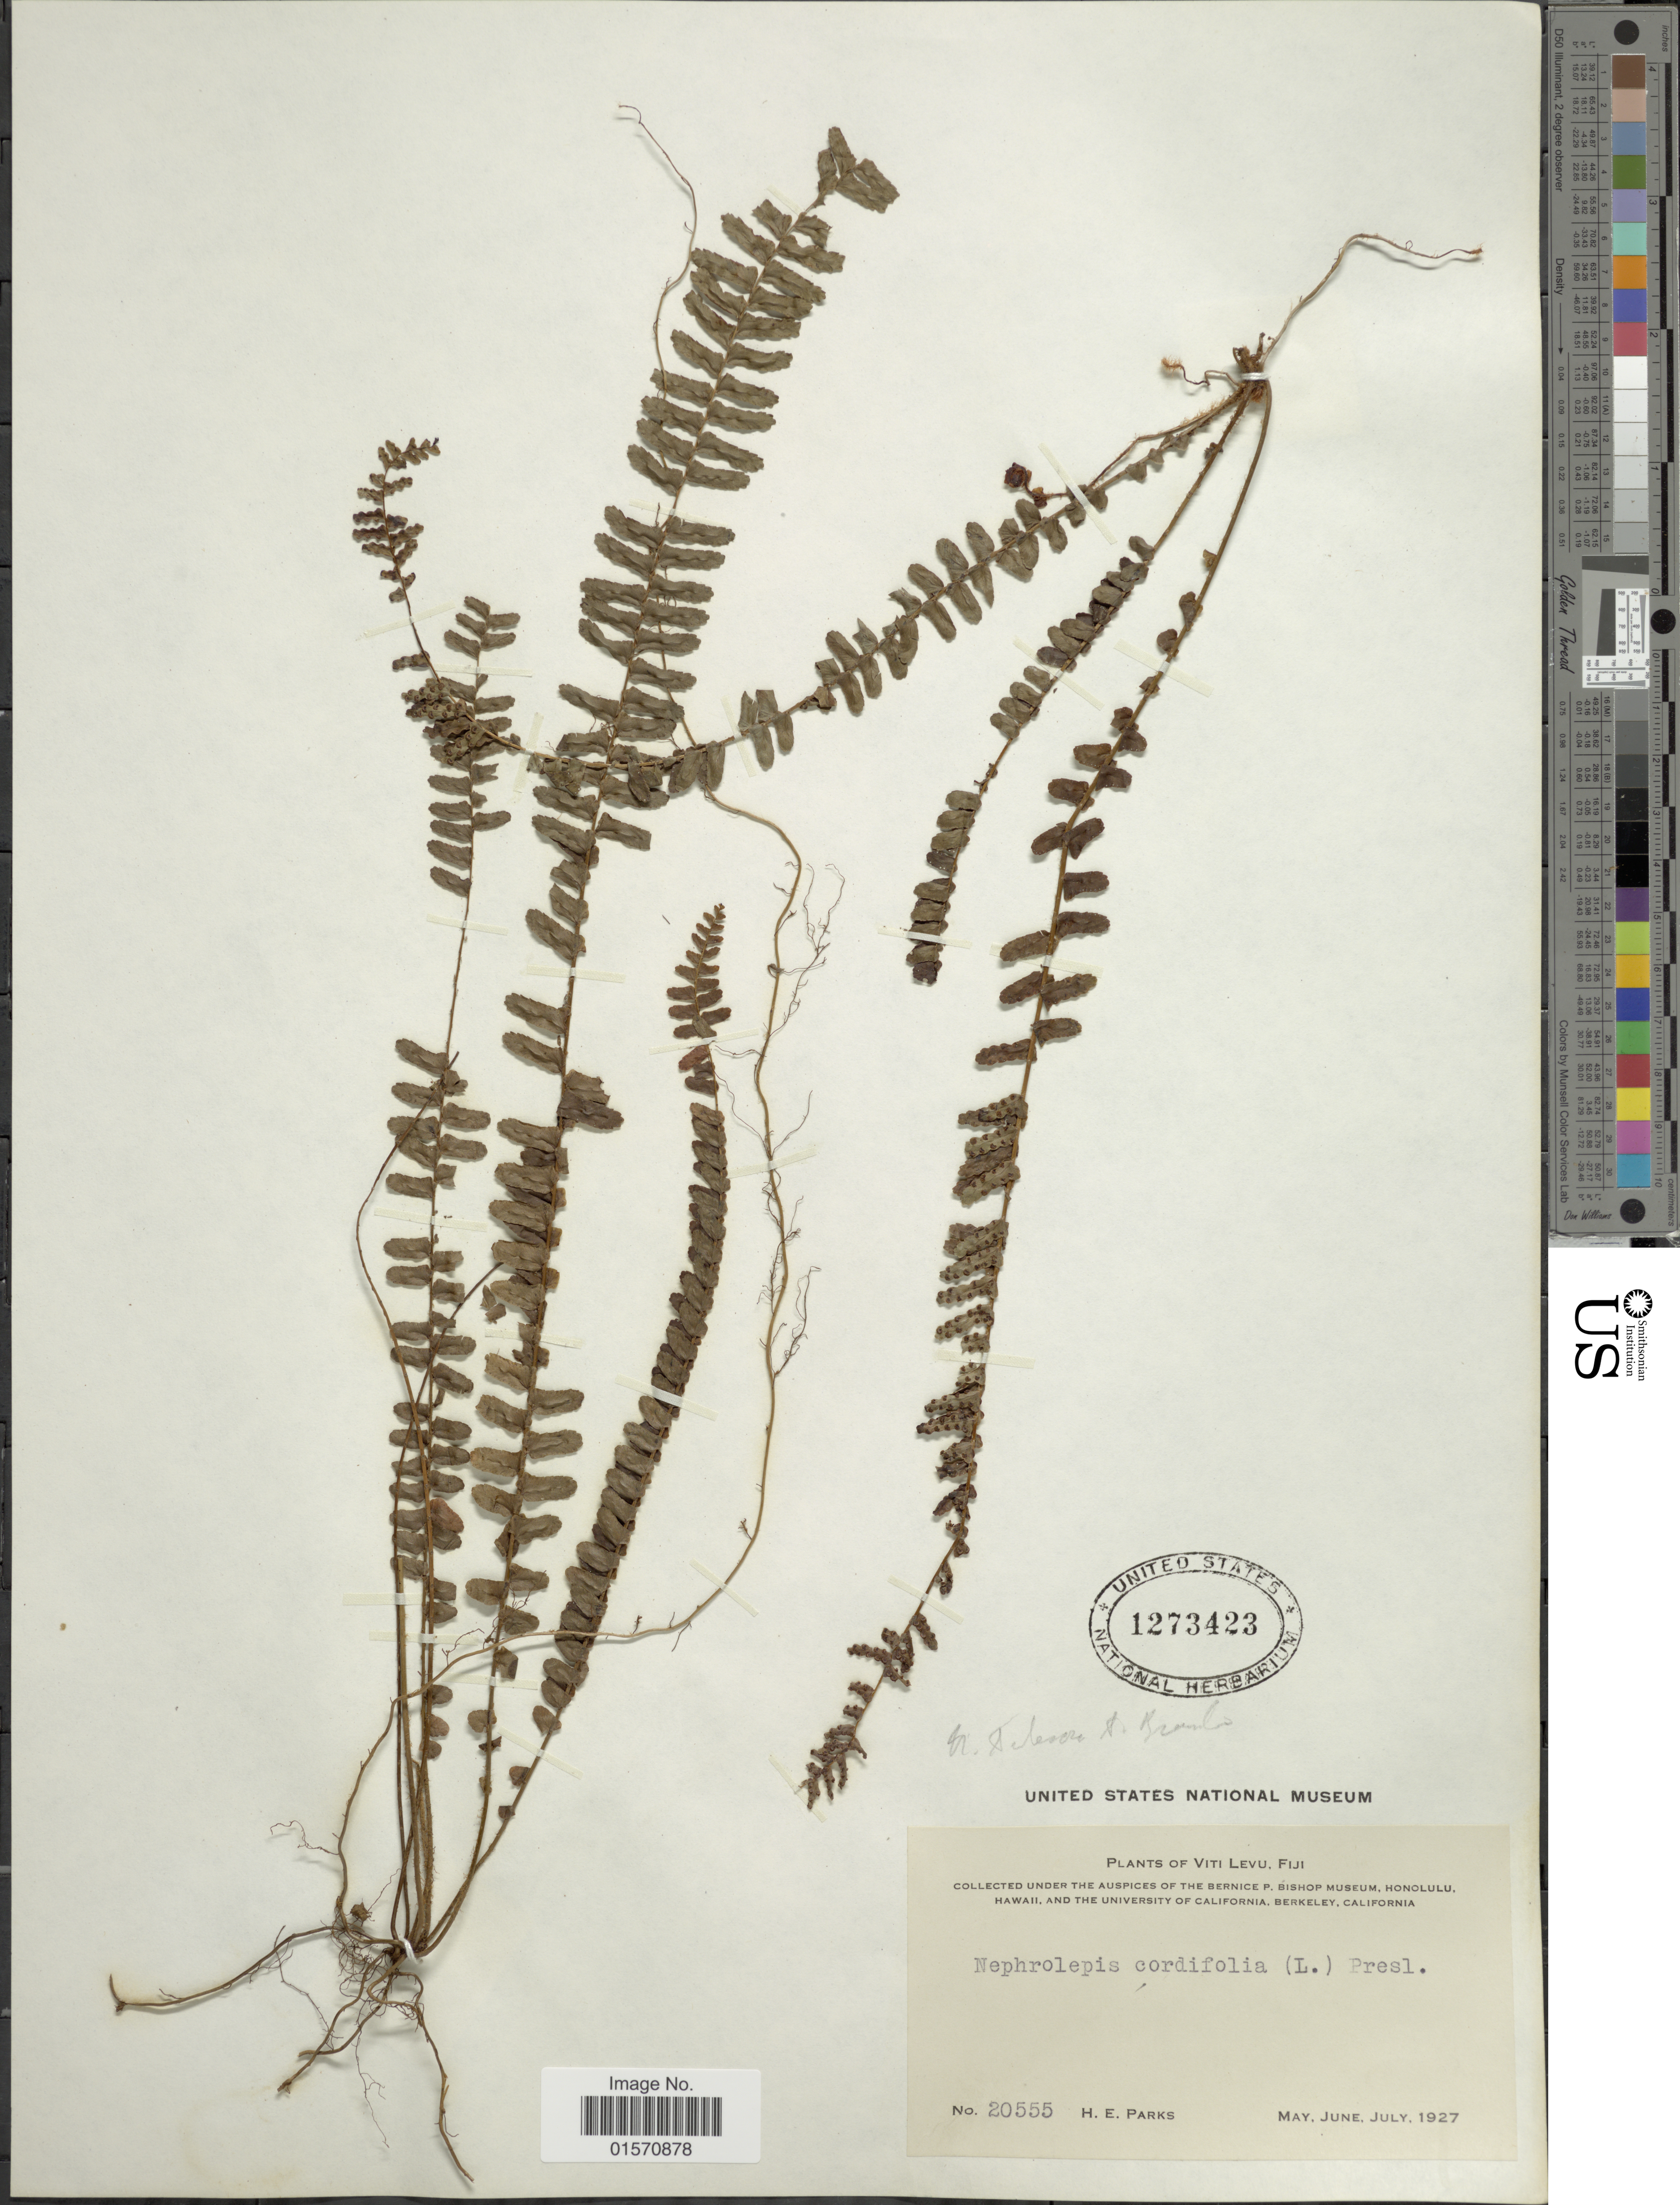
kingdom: Plantae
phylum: Tracheophyta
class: Polypodiopsida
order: Polypodiales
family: Nephrolepidaceae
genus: Nephrolepis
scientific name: Nephrolepis cordifolia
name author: (L.) C. Presl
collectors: H. E. Parks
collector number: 20555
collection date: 1927-05/1927-07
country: Fiji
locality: Viti Levu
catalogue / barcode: US 1273423